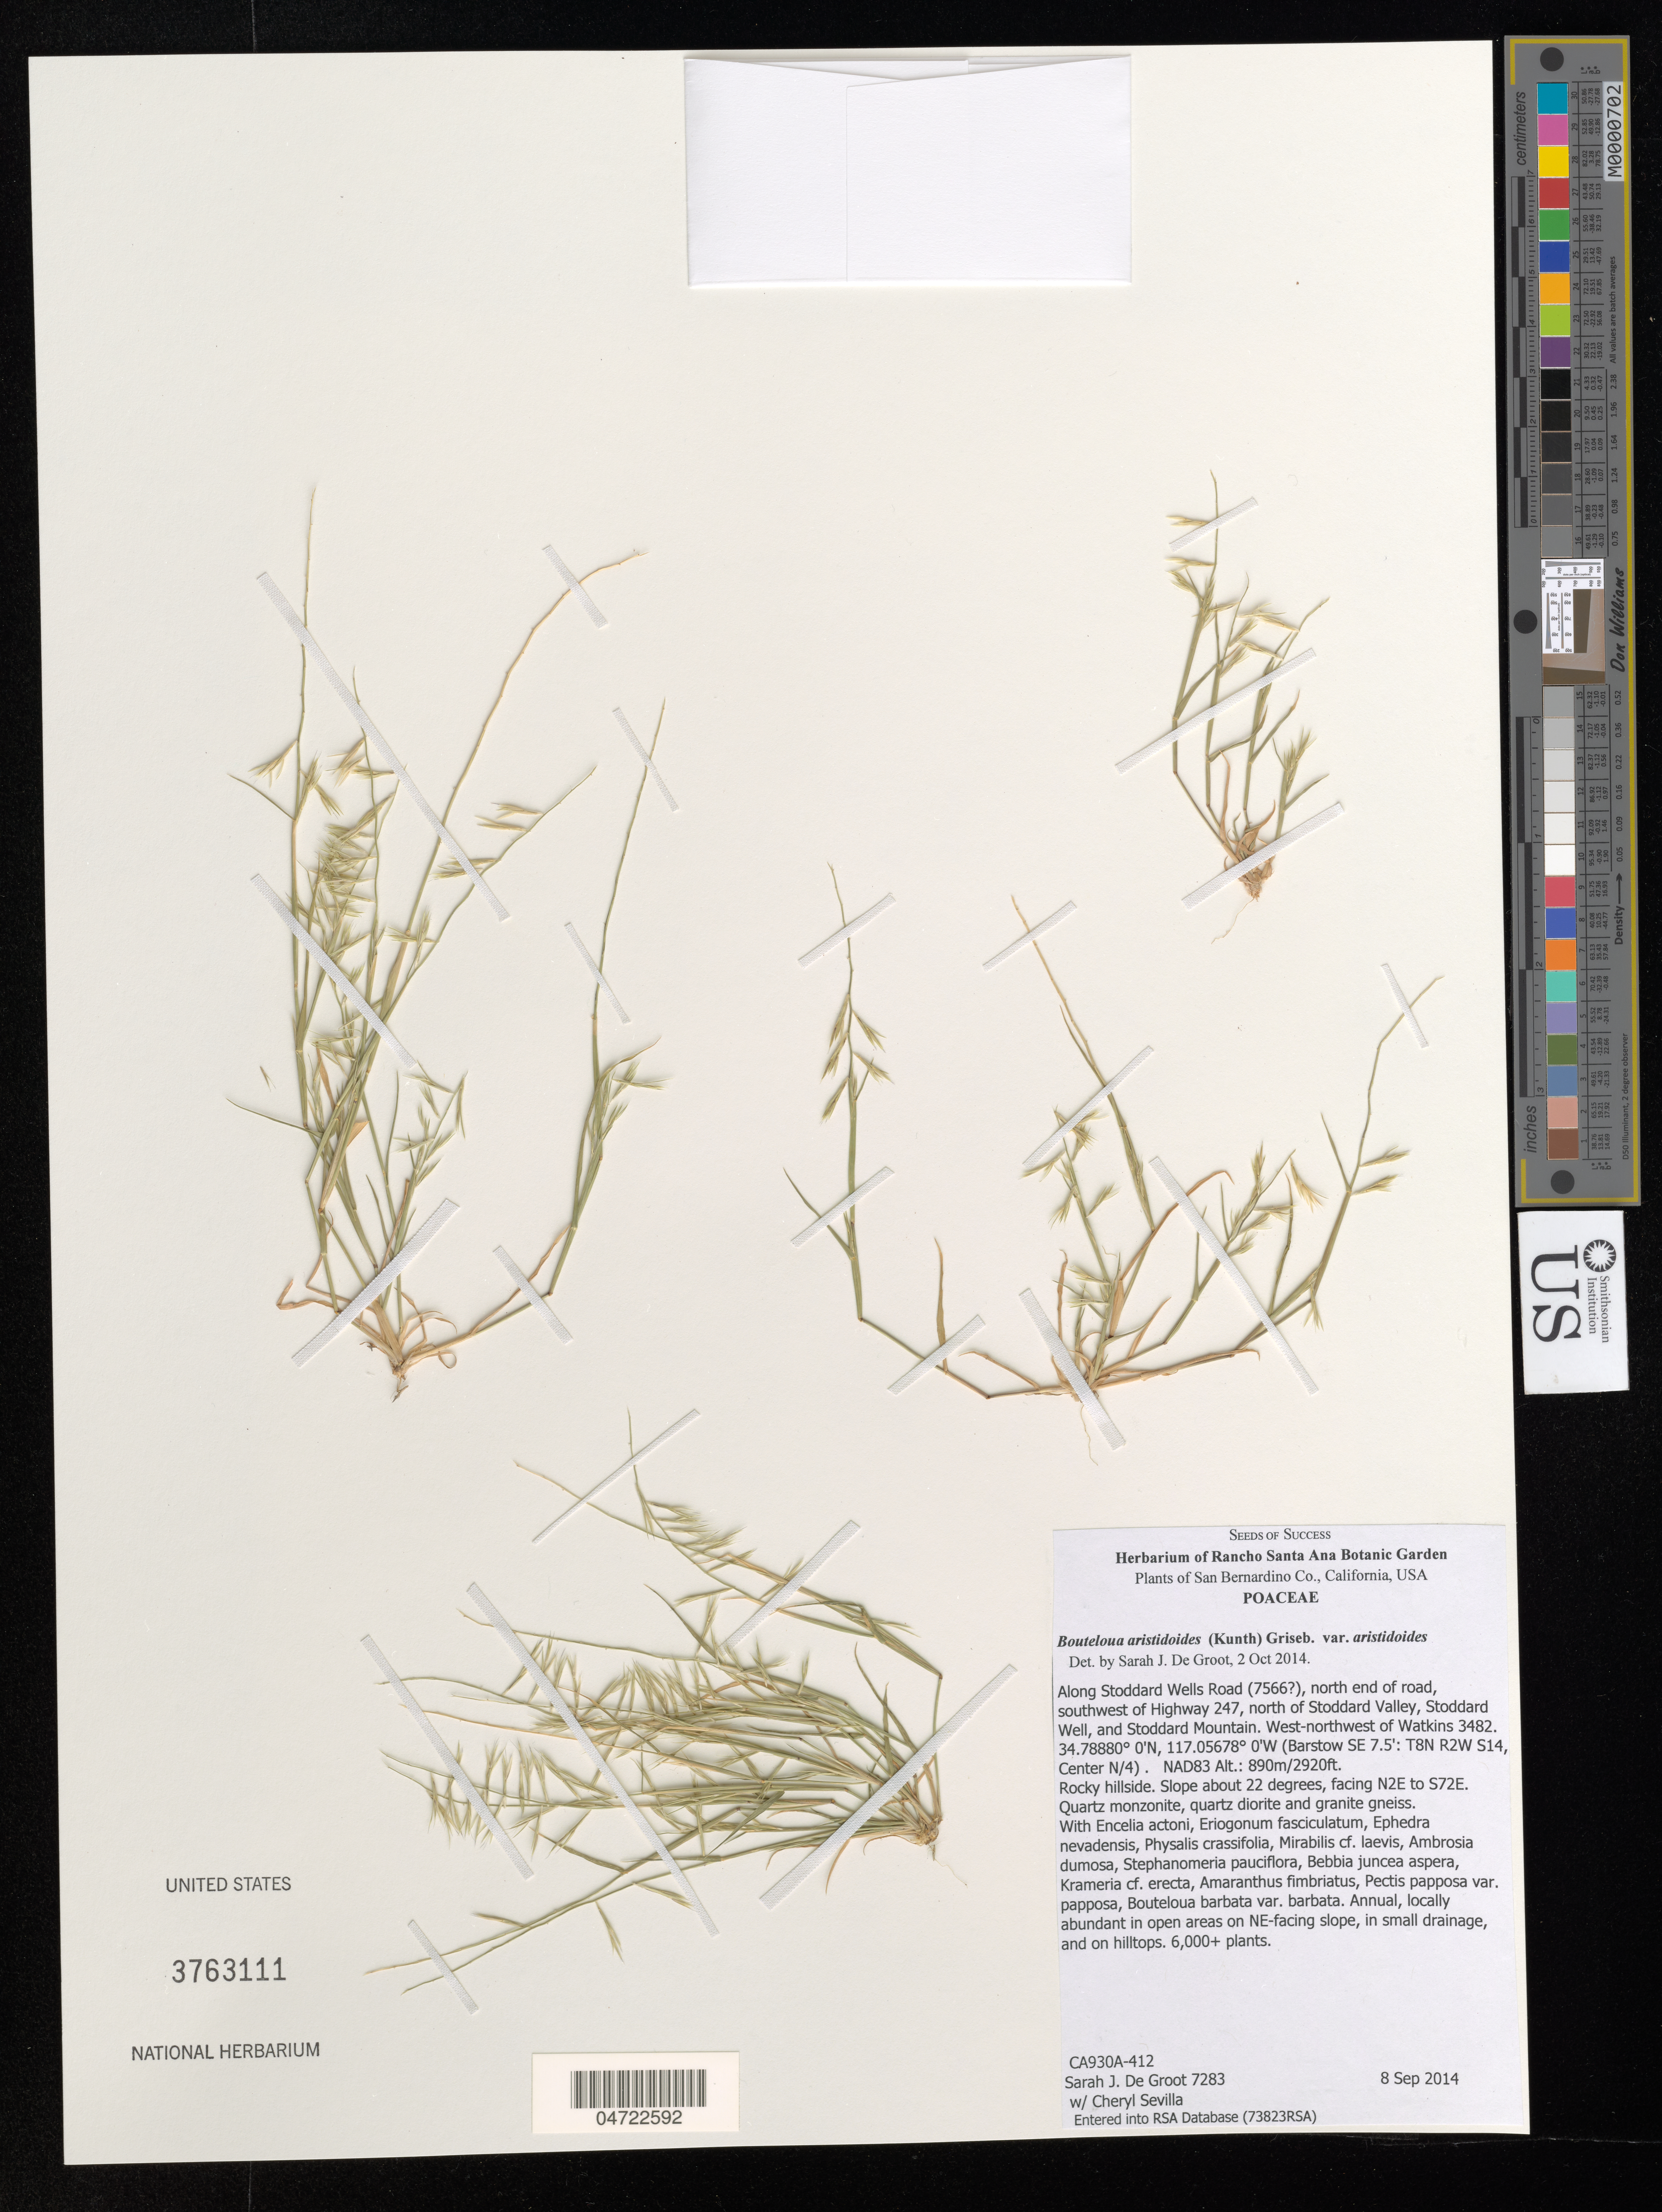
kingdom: Plantae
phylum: Tracheophyta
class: Liliopsida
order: Poales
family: Poaceae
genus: Bouteloua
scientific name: Bouteloua aristidoides var. aristidoides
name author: (Kunth) Griseb.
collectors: S. De Groot & C. Sevilla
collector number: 7283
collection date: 2014-09-08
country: United States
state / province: California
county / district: San Bernardino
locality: San Bernardino Co., Along Stoddard Wells Road (7566?), north end of road, southwest of Highway 247, north of Stoddard Valley, Stoddard Well, and Stoddard Mountain. West-northwest of Watkins 3482. (Barstow SE 7.5': T8N R2W S14, Center N/4).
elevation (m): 890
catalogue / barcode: US 3763111